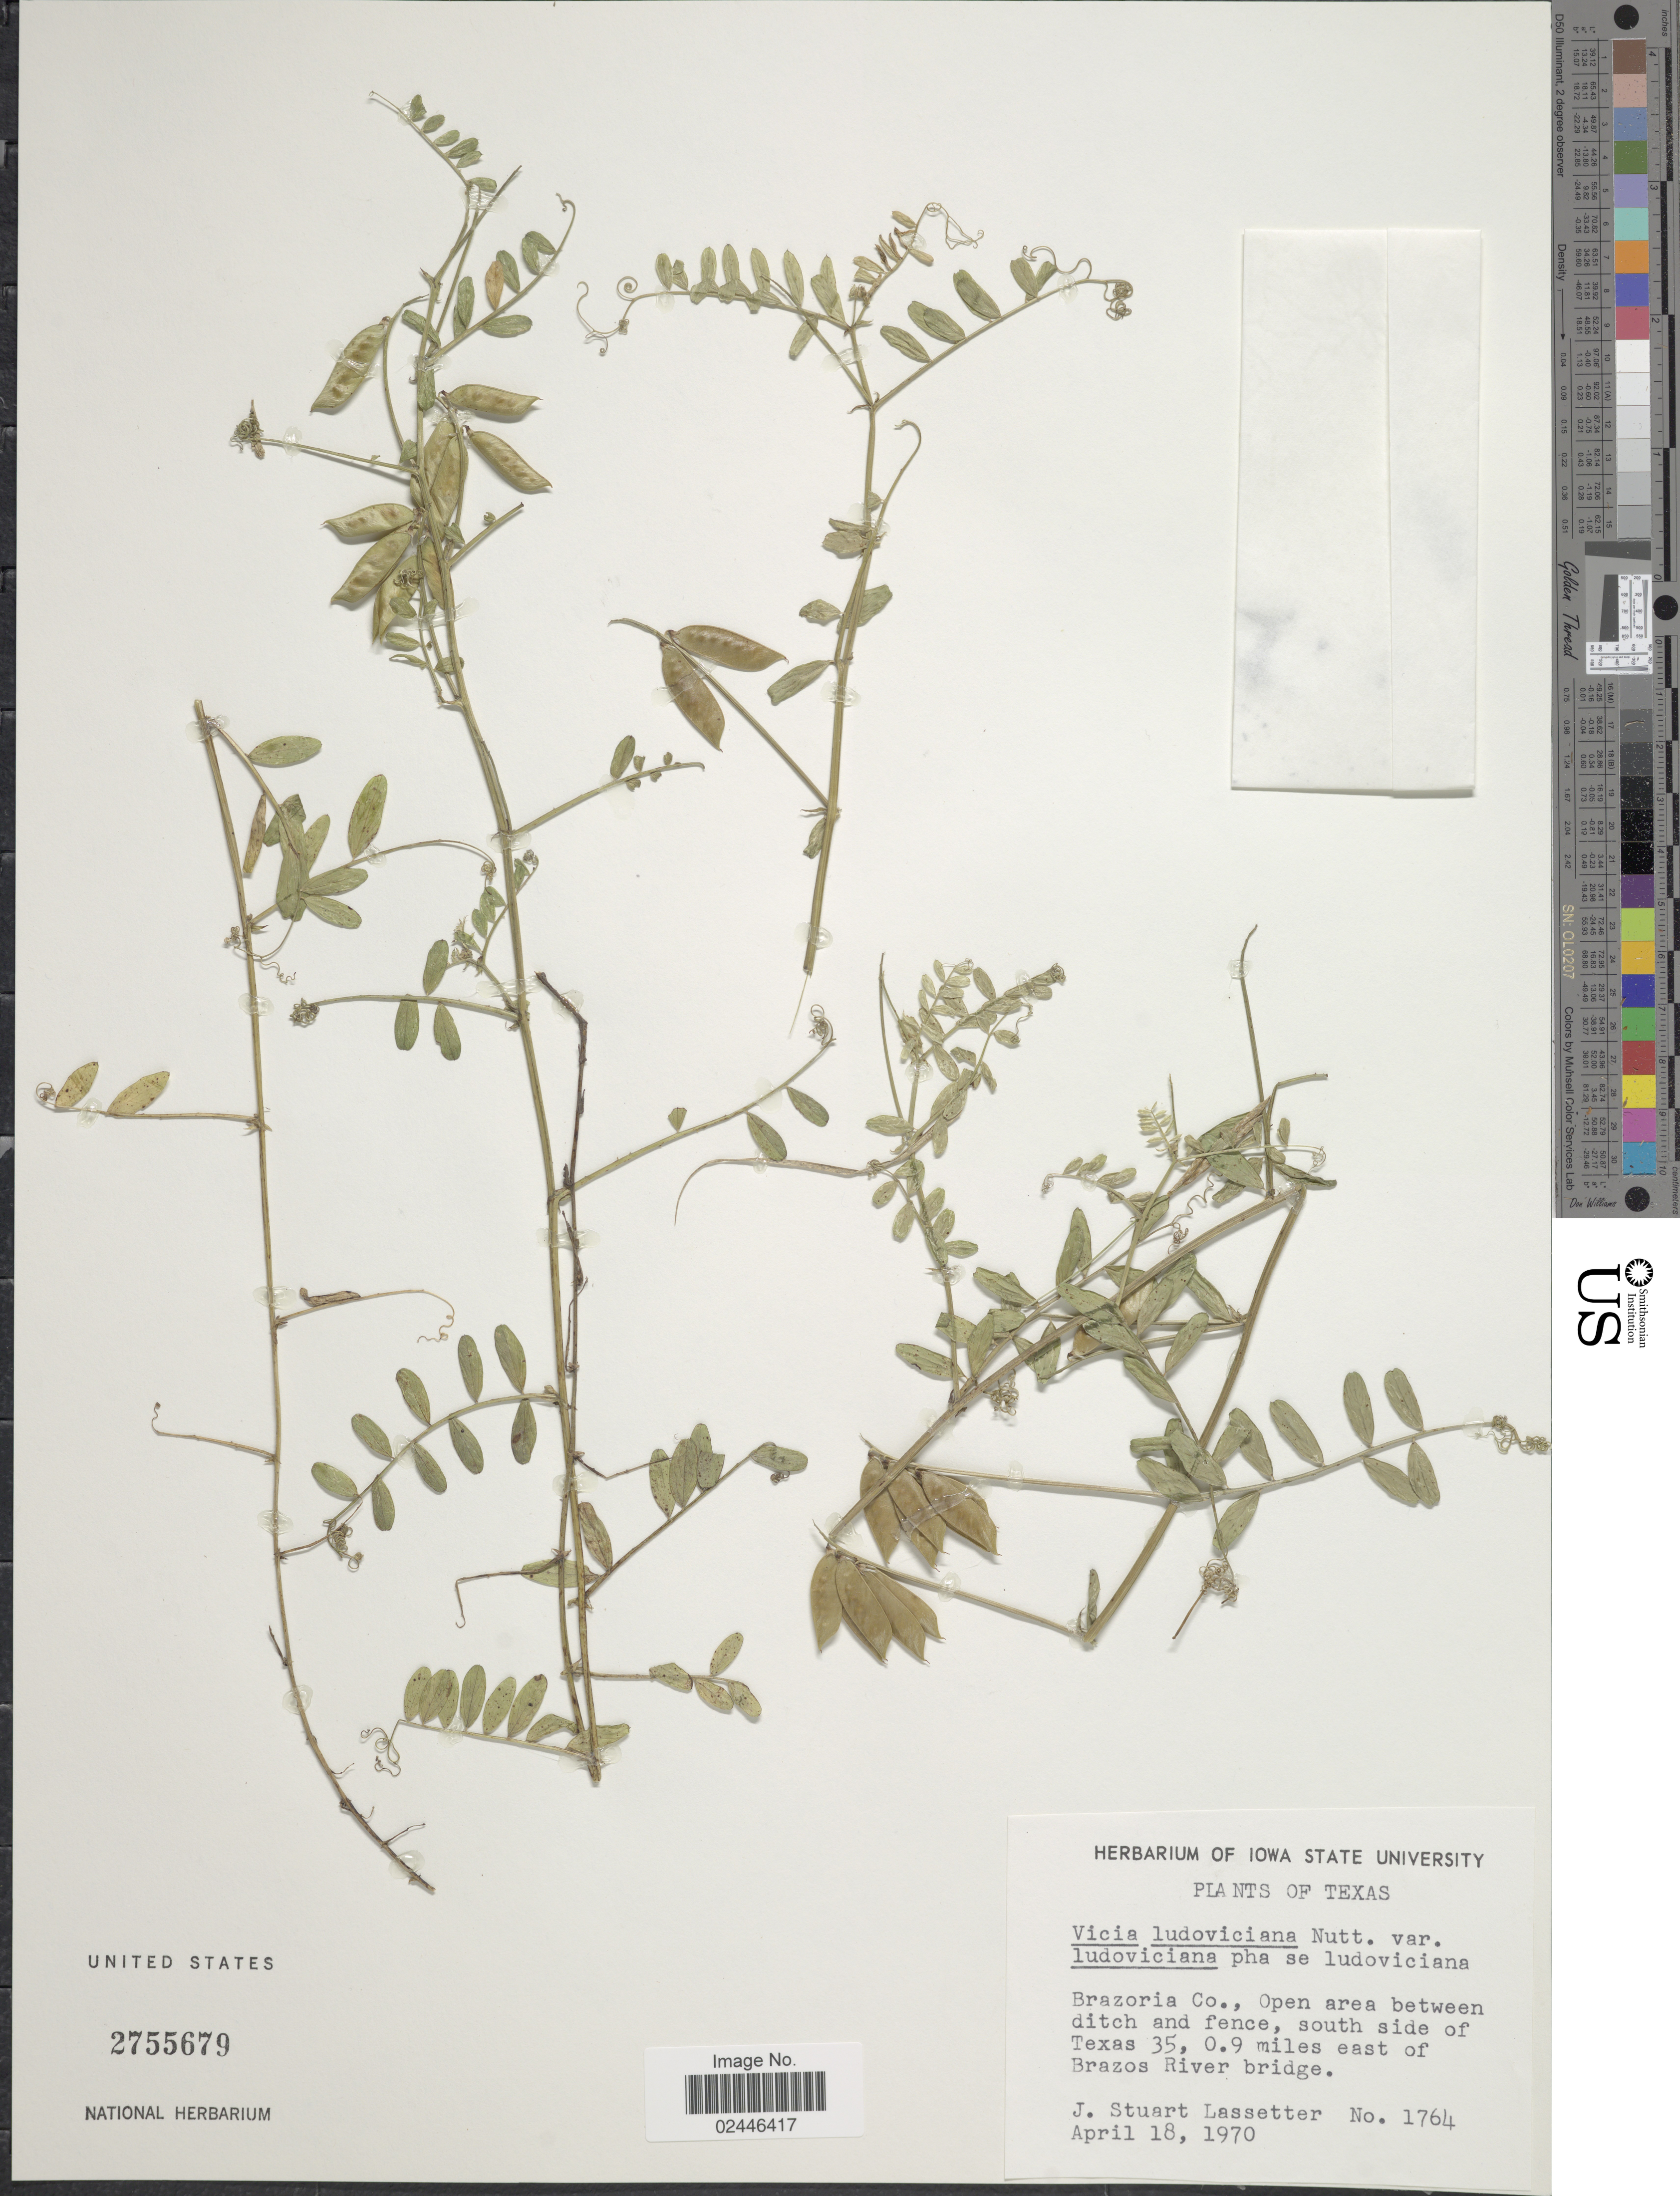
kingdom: Plantae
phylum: Tracheophyta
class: Magnoliopsida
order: Fabales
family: Fabaceae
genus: Vicia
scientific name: Vicia ludoviciana var. ludoviciana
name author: Nutt. ex Torr. & A. Gray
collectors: J. Lassetter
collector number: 1764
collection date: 1970-04-18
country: United States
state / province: Texas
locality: Brazoria Co., Open area between ditch and fence, south side of Texas 35, 0.9 miles east of Brazos River bridge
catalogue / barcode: US 2755679